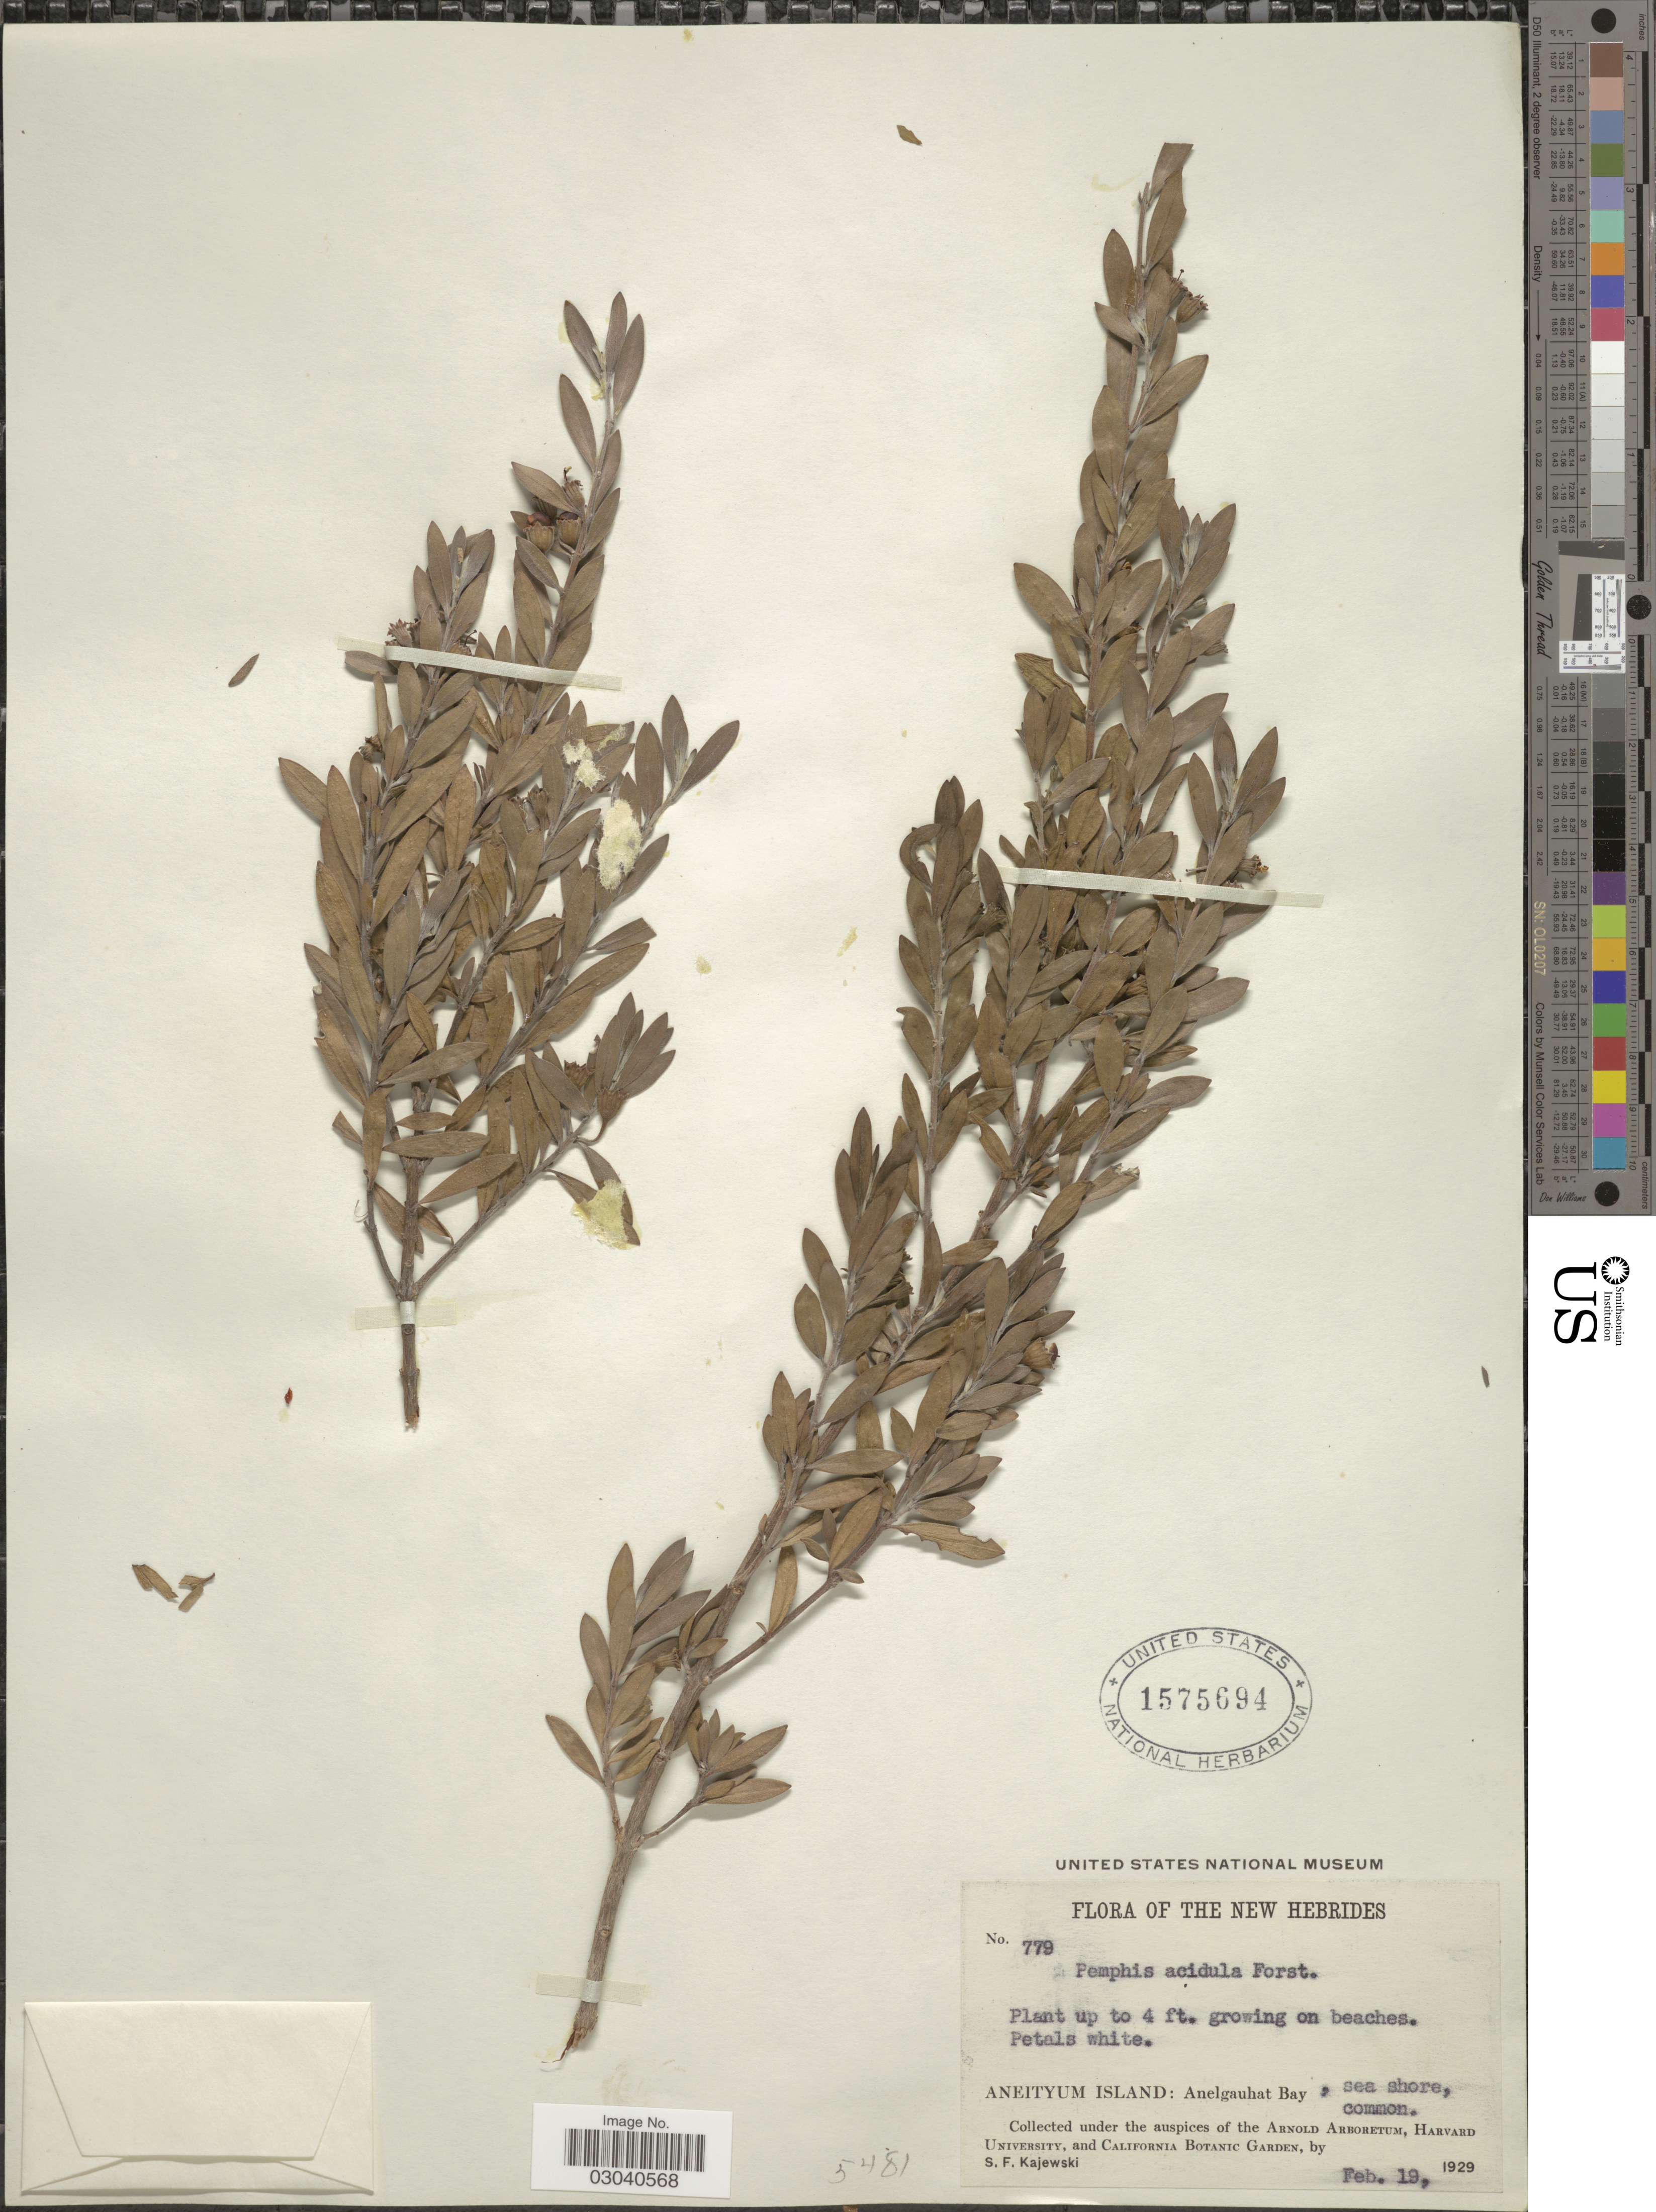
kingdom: Plantae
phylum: Tracheophyta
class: Magnoliopsida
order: Myrtales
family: Lythraceae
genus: Pemphis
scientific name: Pemphis acidula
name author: J.R. Forst. & G. Forst.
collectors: S. Kajewski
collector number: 779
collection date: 1929-02-19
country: Vanuatu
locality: The New Hebrides. Aneityum Island: Anelgauhat Bay, sea shore..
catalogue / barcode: US 1575694